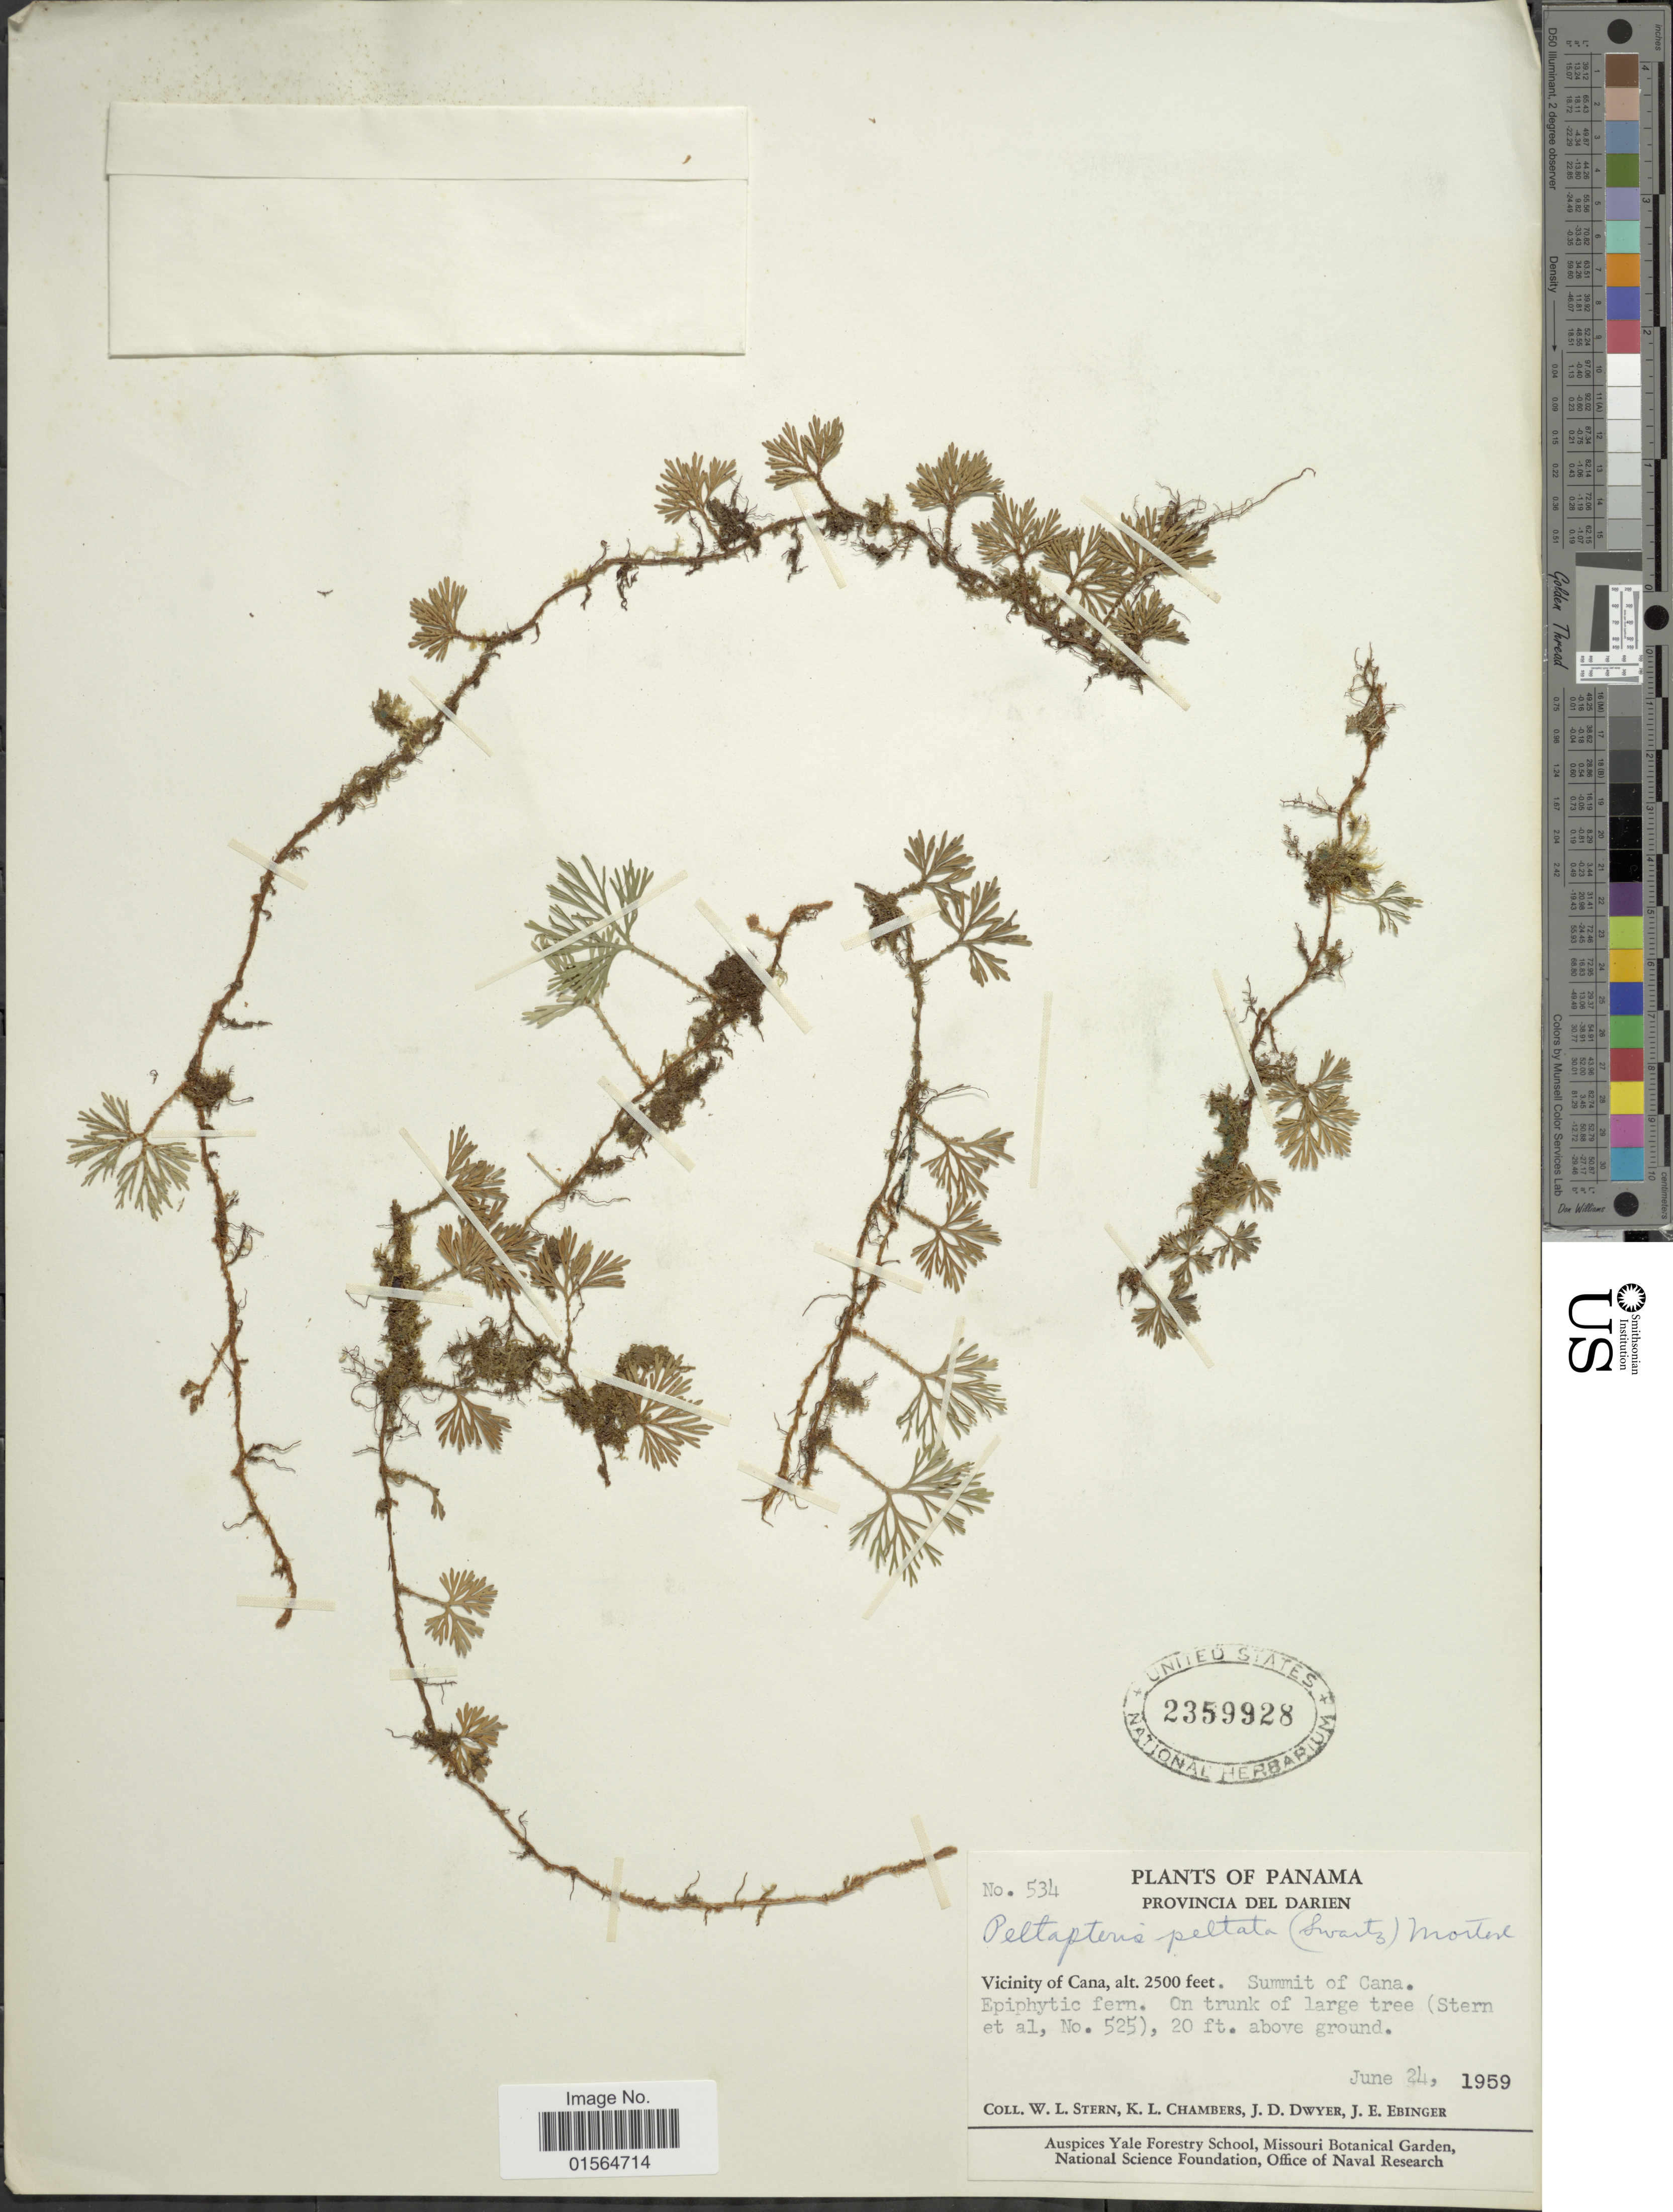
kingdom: Plantae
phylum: Tracheophyta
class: Polypodiopsida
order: Polypodiales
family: Dryopteridaceae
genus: Elaphoglossum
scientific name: Elaphoglossum peltatum f. peltatum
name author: (Sw.) Urb.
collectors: W. L. Stern, K. Chambers, J. D. Dwyer & J. Ebinger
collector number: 534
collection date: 1959-06-24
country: Panama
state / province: Darién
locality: Vicinity of Cana. Summit of Cana.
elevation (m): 762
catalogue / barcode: US 2359928